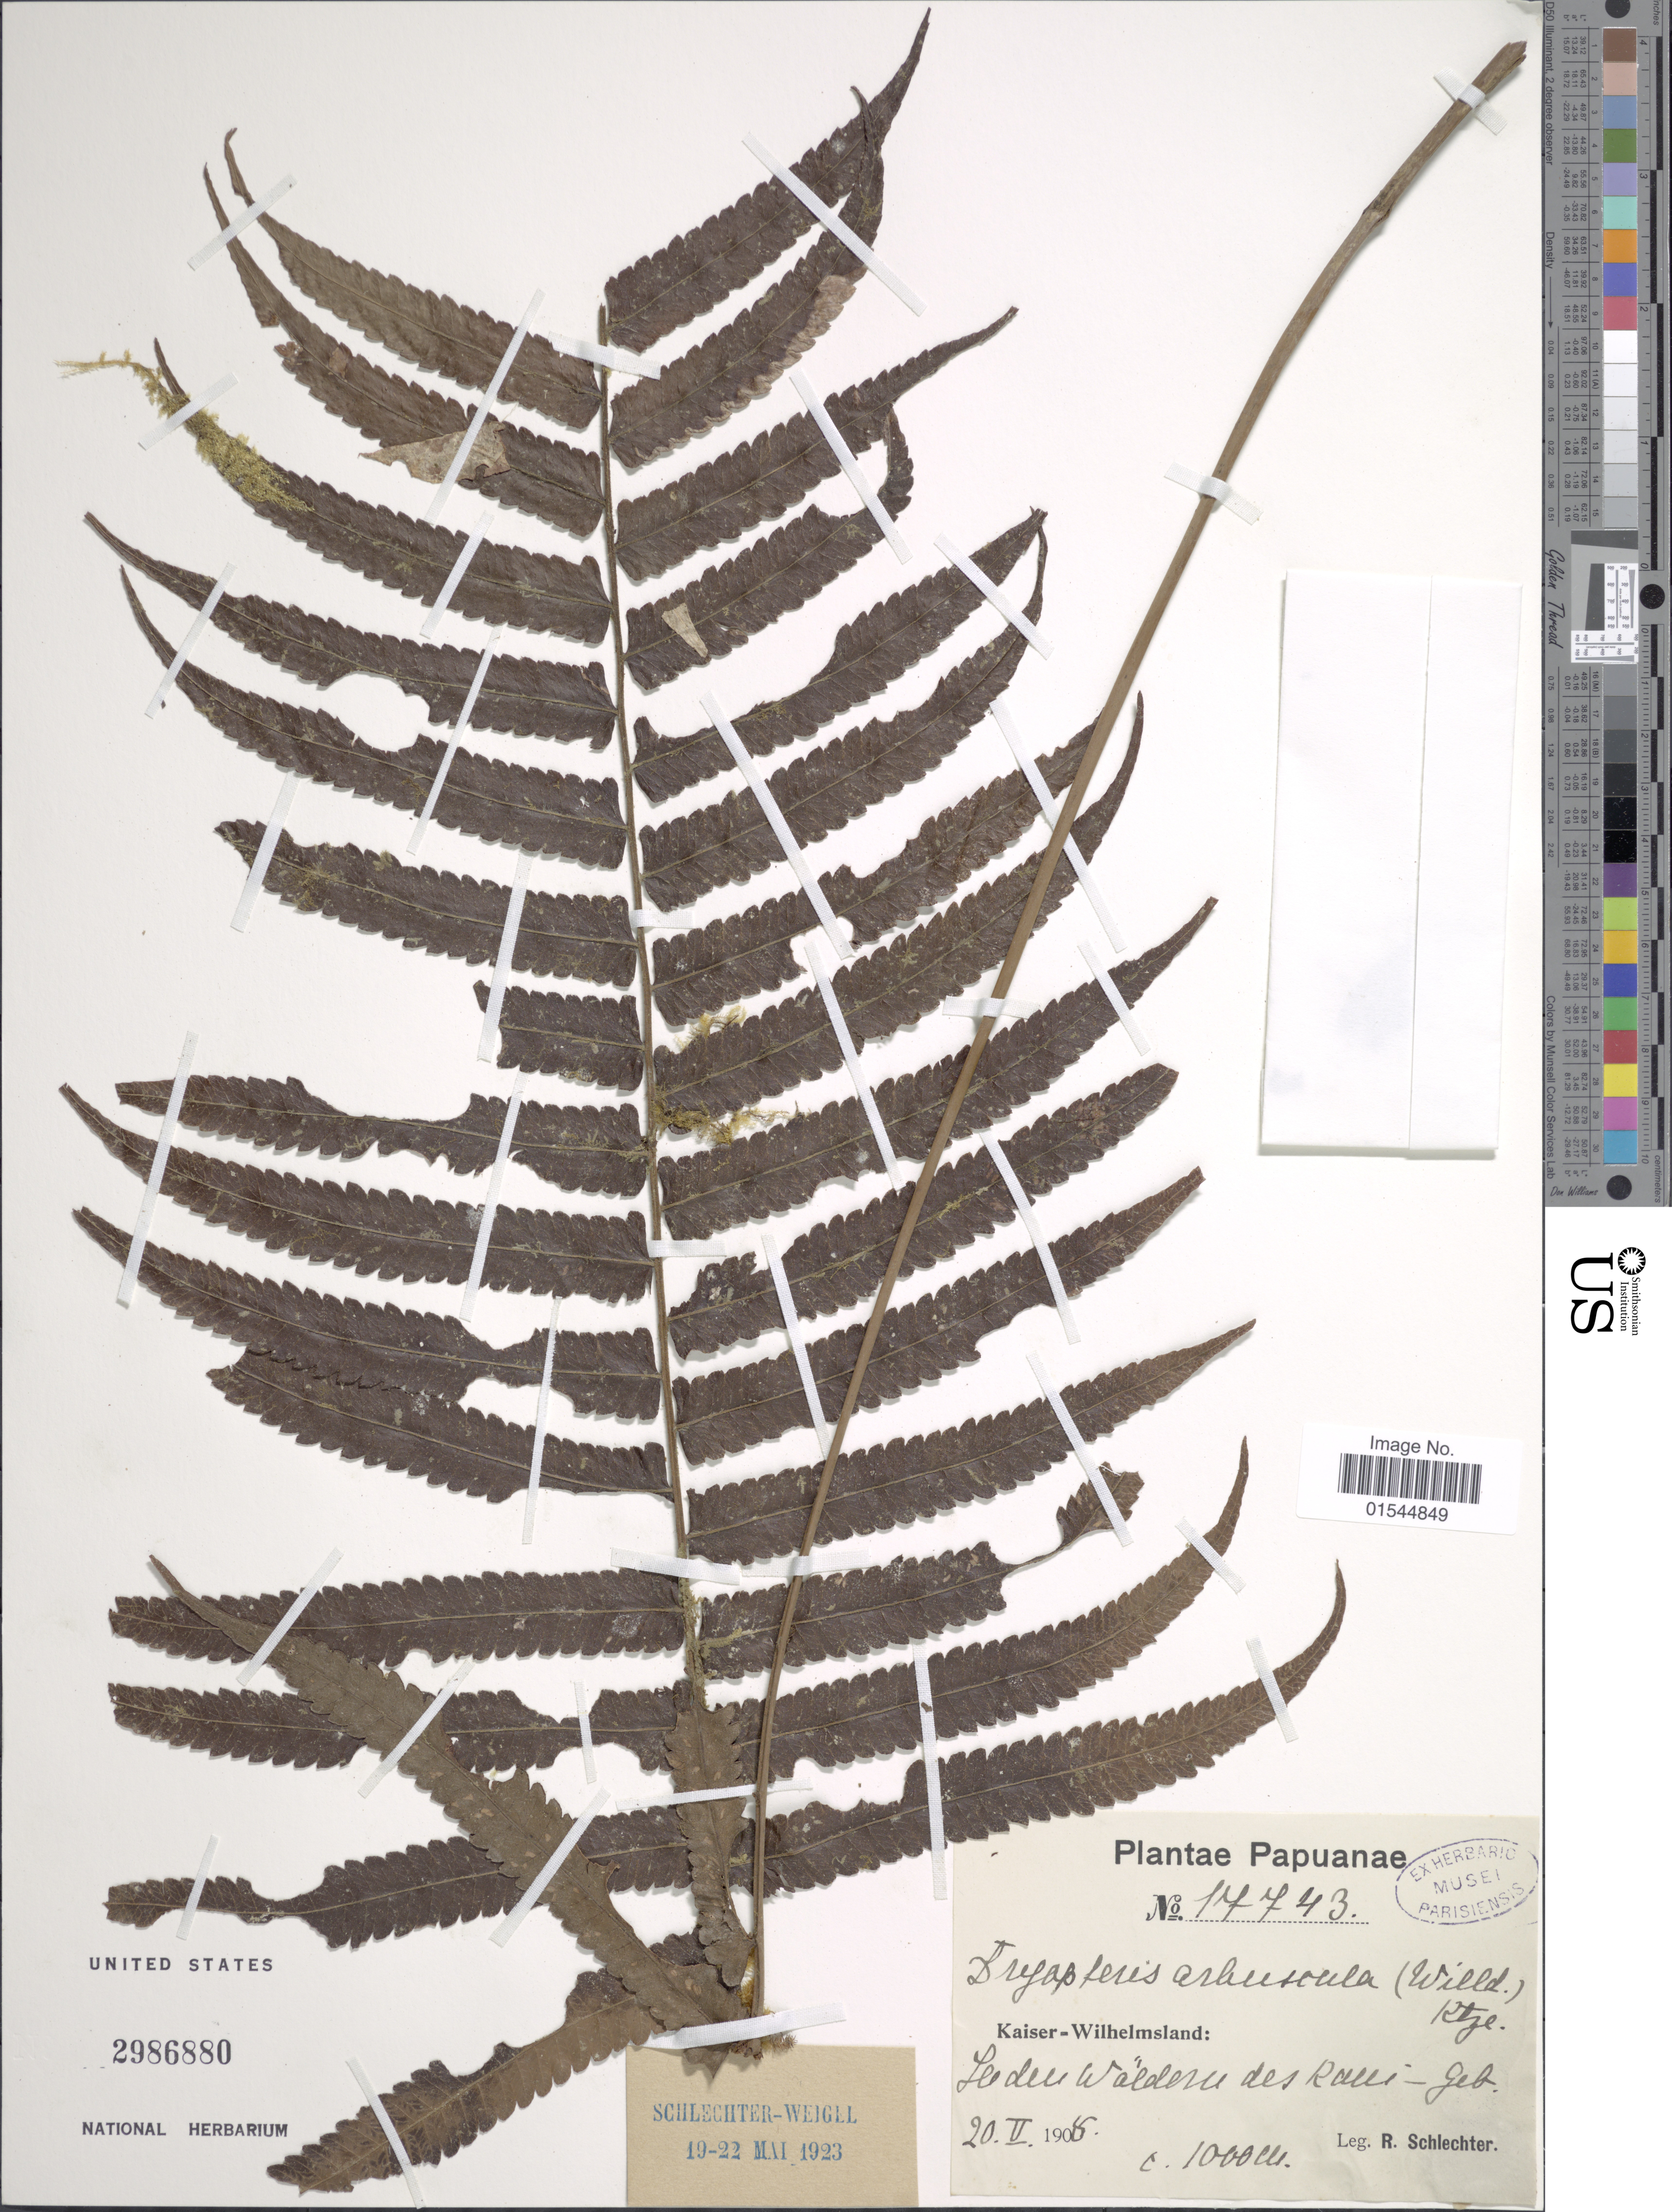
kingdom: Plantae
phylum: Tracheophyta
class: Polypodiopsida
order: Polypodiales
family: Thelypteridaceae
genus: Sphaerostephanos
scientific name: Sphaerostephanos arbuscula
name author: (Willd.) Holttum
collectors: F. R. R. Schlechter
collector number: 17743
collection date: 1908-05-20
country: Papua New Guinea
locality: Papuanae, Kaiser-Wilhelmsland, Lee deu waldene des Rani-Geb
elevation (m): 1000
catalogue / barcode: US 2986880